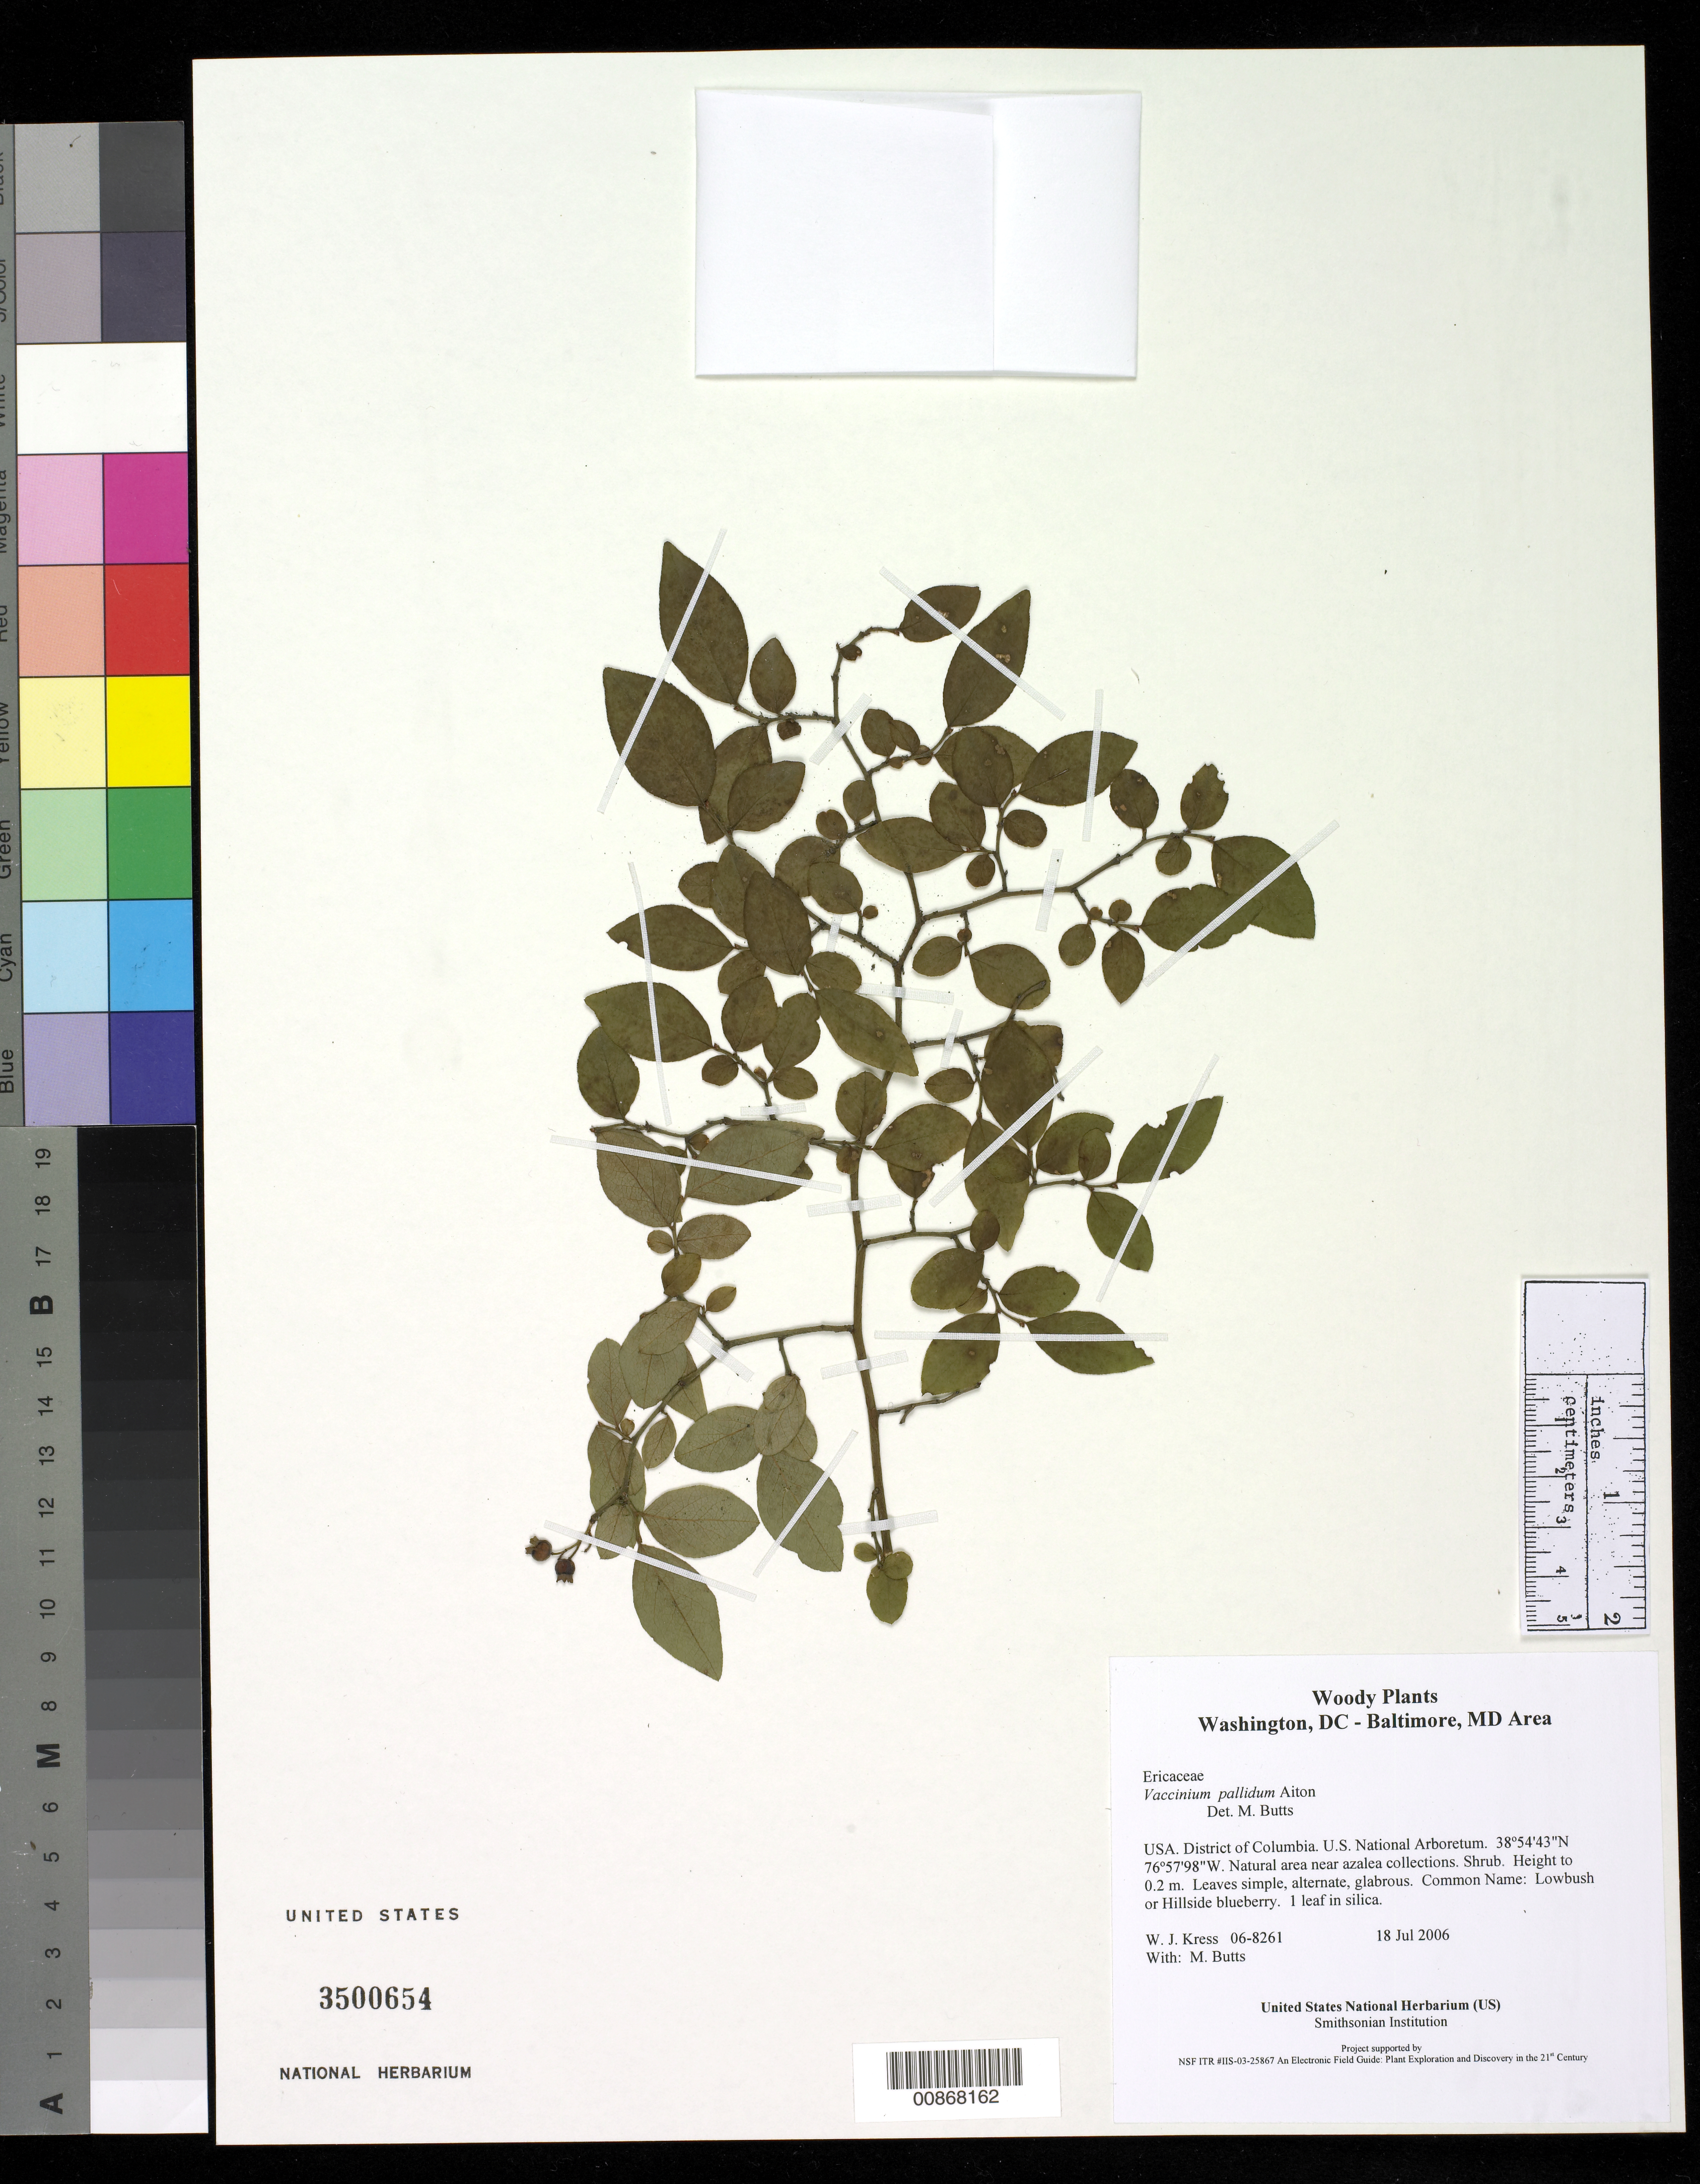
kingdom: Plantae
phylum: Tracheophyta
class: Magnoliopsida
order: Ericales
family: Ericaceae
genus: Vaccinium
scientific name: Vaccinium pallidum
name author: Aiton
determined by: Butts, M. B.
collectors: W. J. Kress & M. B. Butts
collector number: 06-8261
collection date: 2006-07-18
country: United States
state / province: District of Columbia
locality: U.S. National Arboretum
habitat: Natural area near azalea collections.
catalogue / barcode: US 3500654